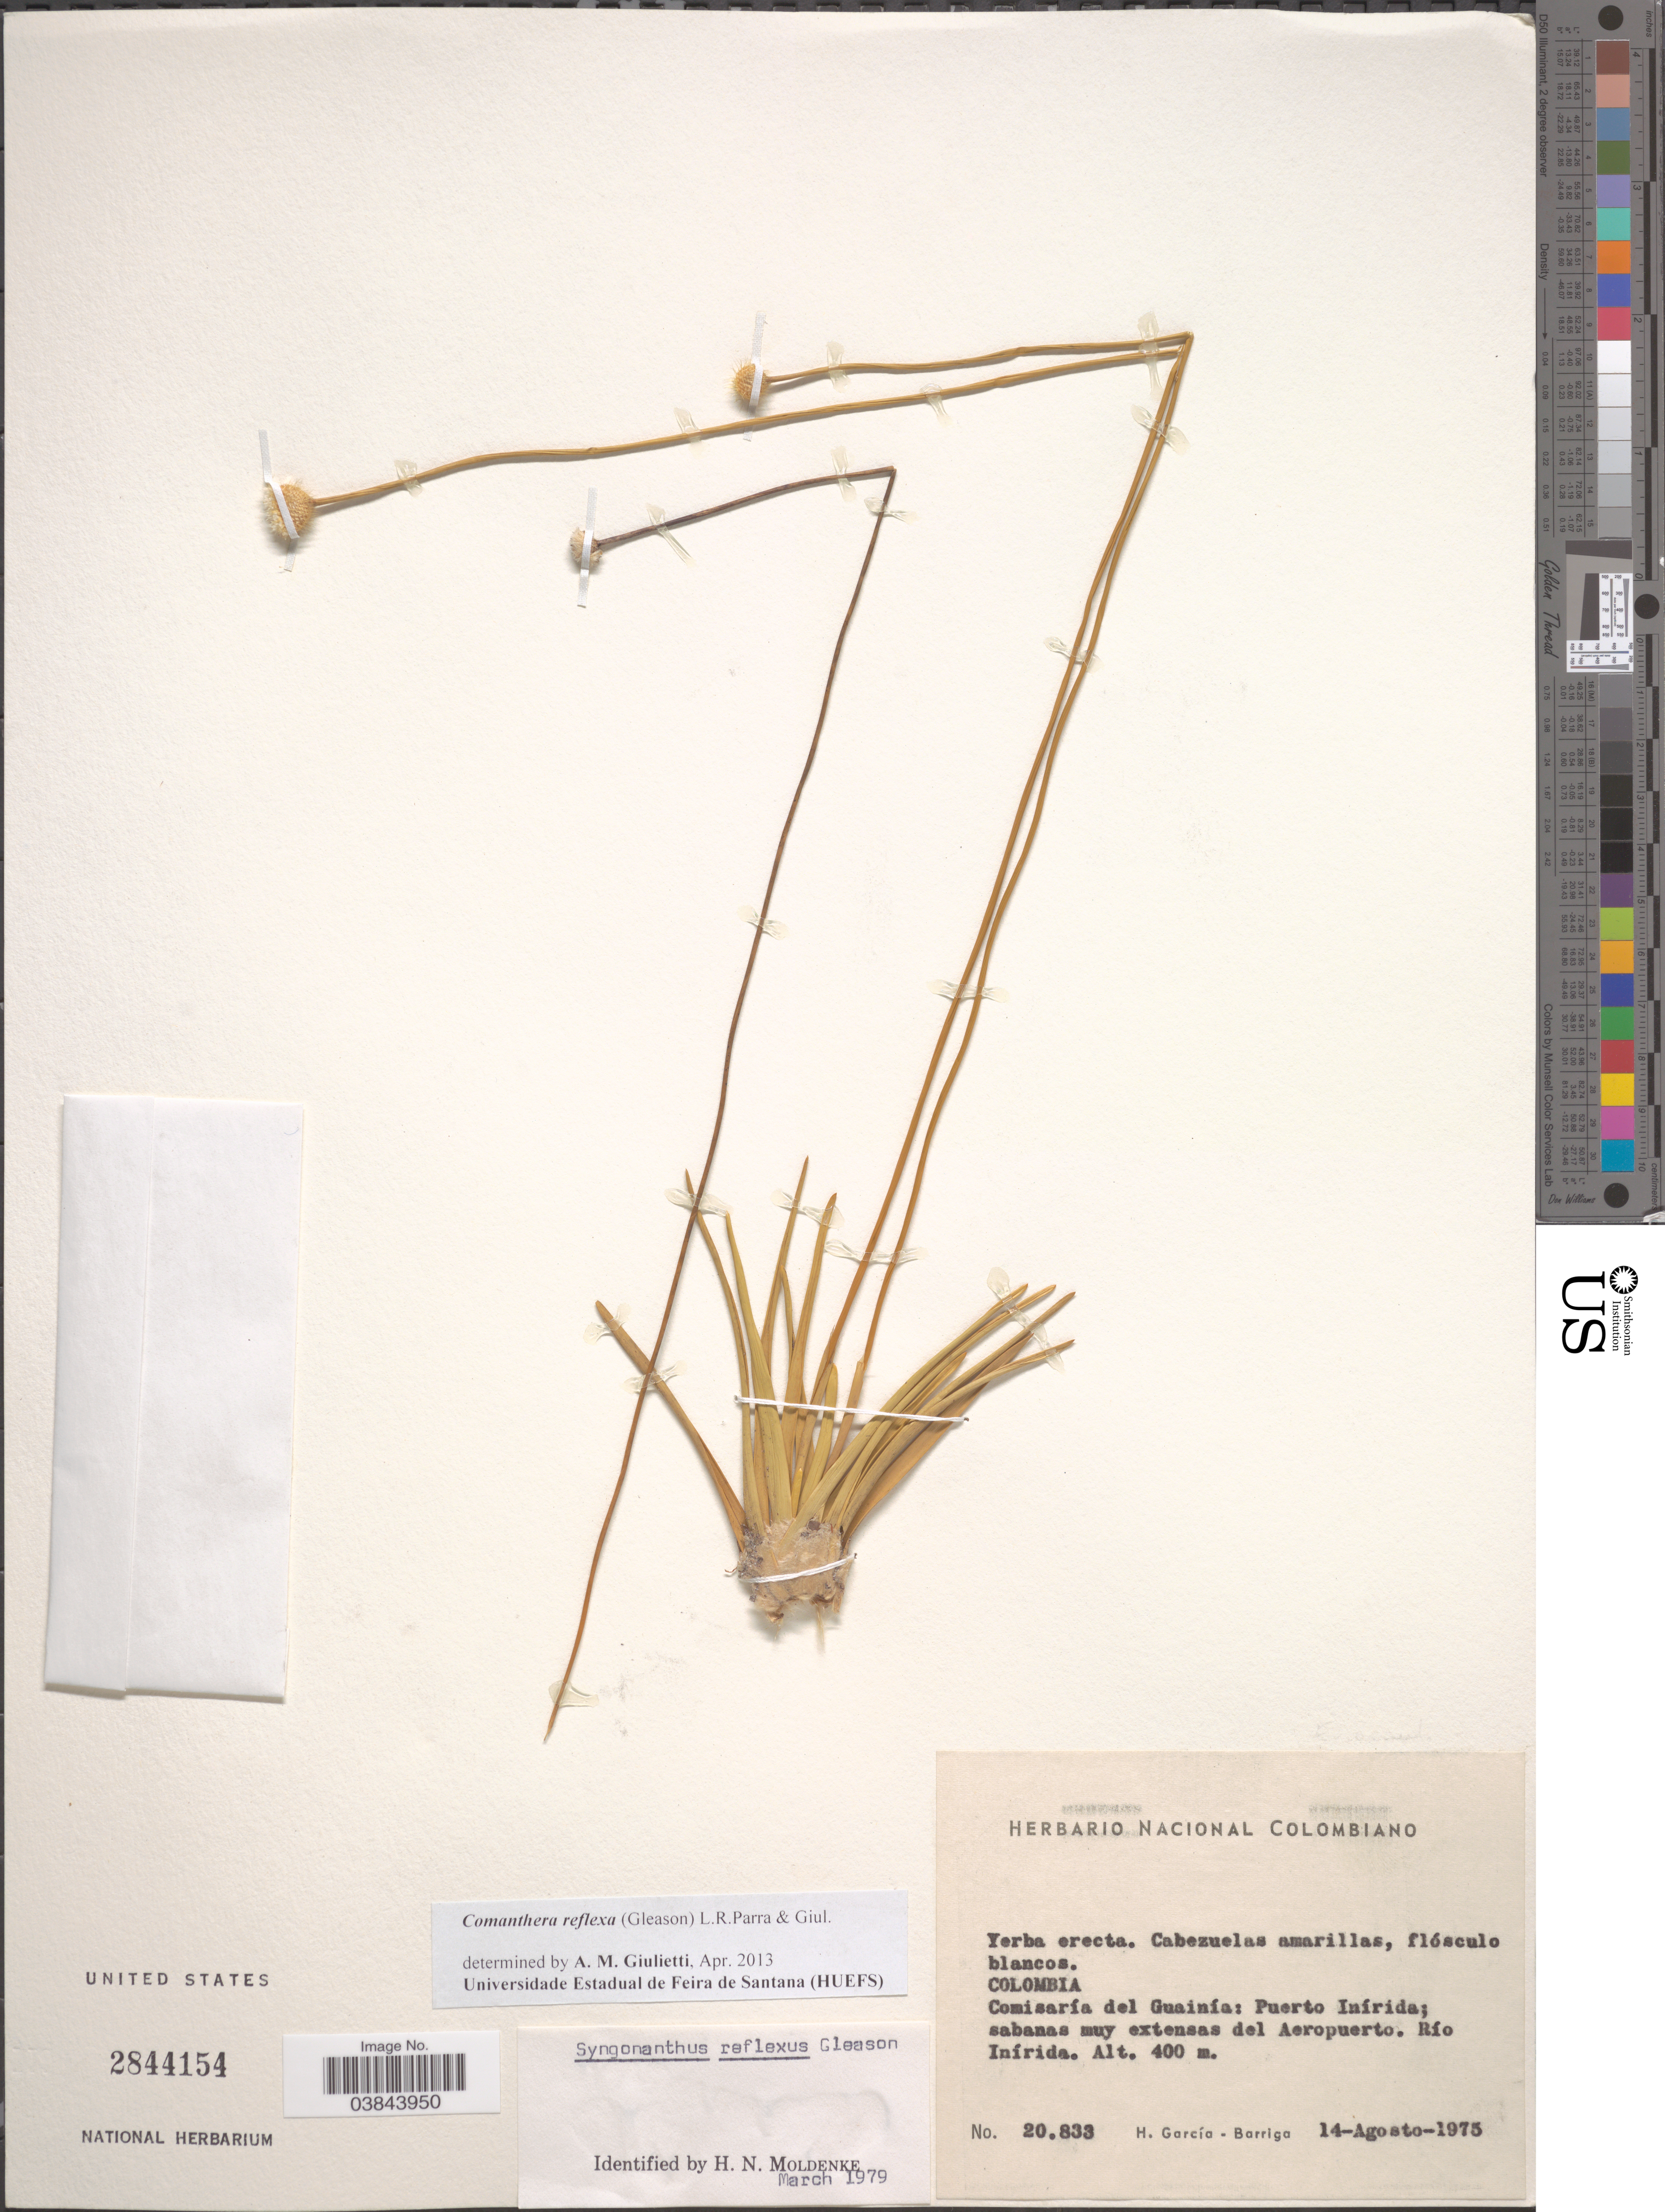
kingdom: Plantae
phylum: Tracheophyta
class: Liliopsida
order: Poales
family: Eriocaulaceae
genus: Comanthera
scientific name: Comanthera reflexa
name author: (Gleason) L.R. Parra & Giul.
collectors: H. García Barriga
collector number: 20833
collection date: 1975-08-14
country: Colombia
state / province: Guainía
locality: Comisaría del Guainía: Puerto Inírida; sabanas muy extensas del Aeropuerto. Río Inírida.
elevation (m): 400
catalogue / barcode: US 2844154